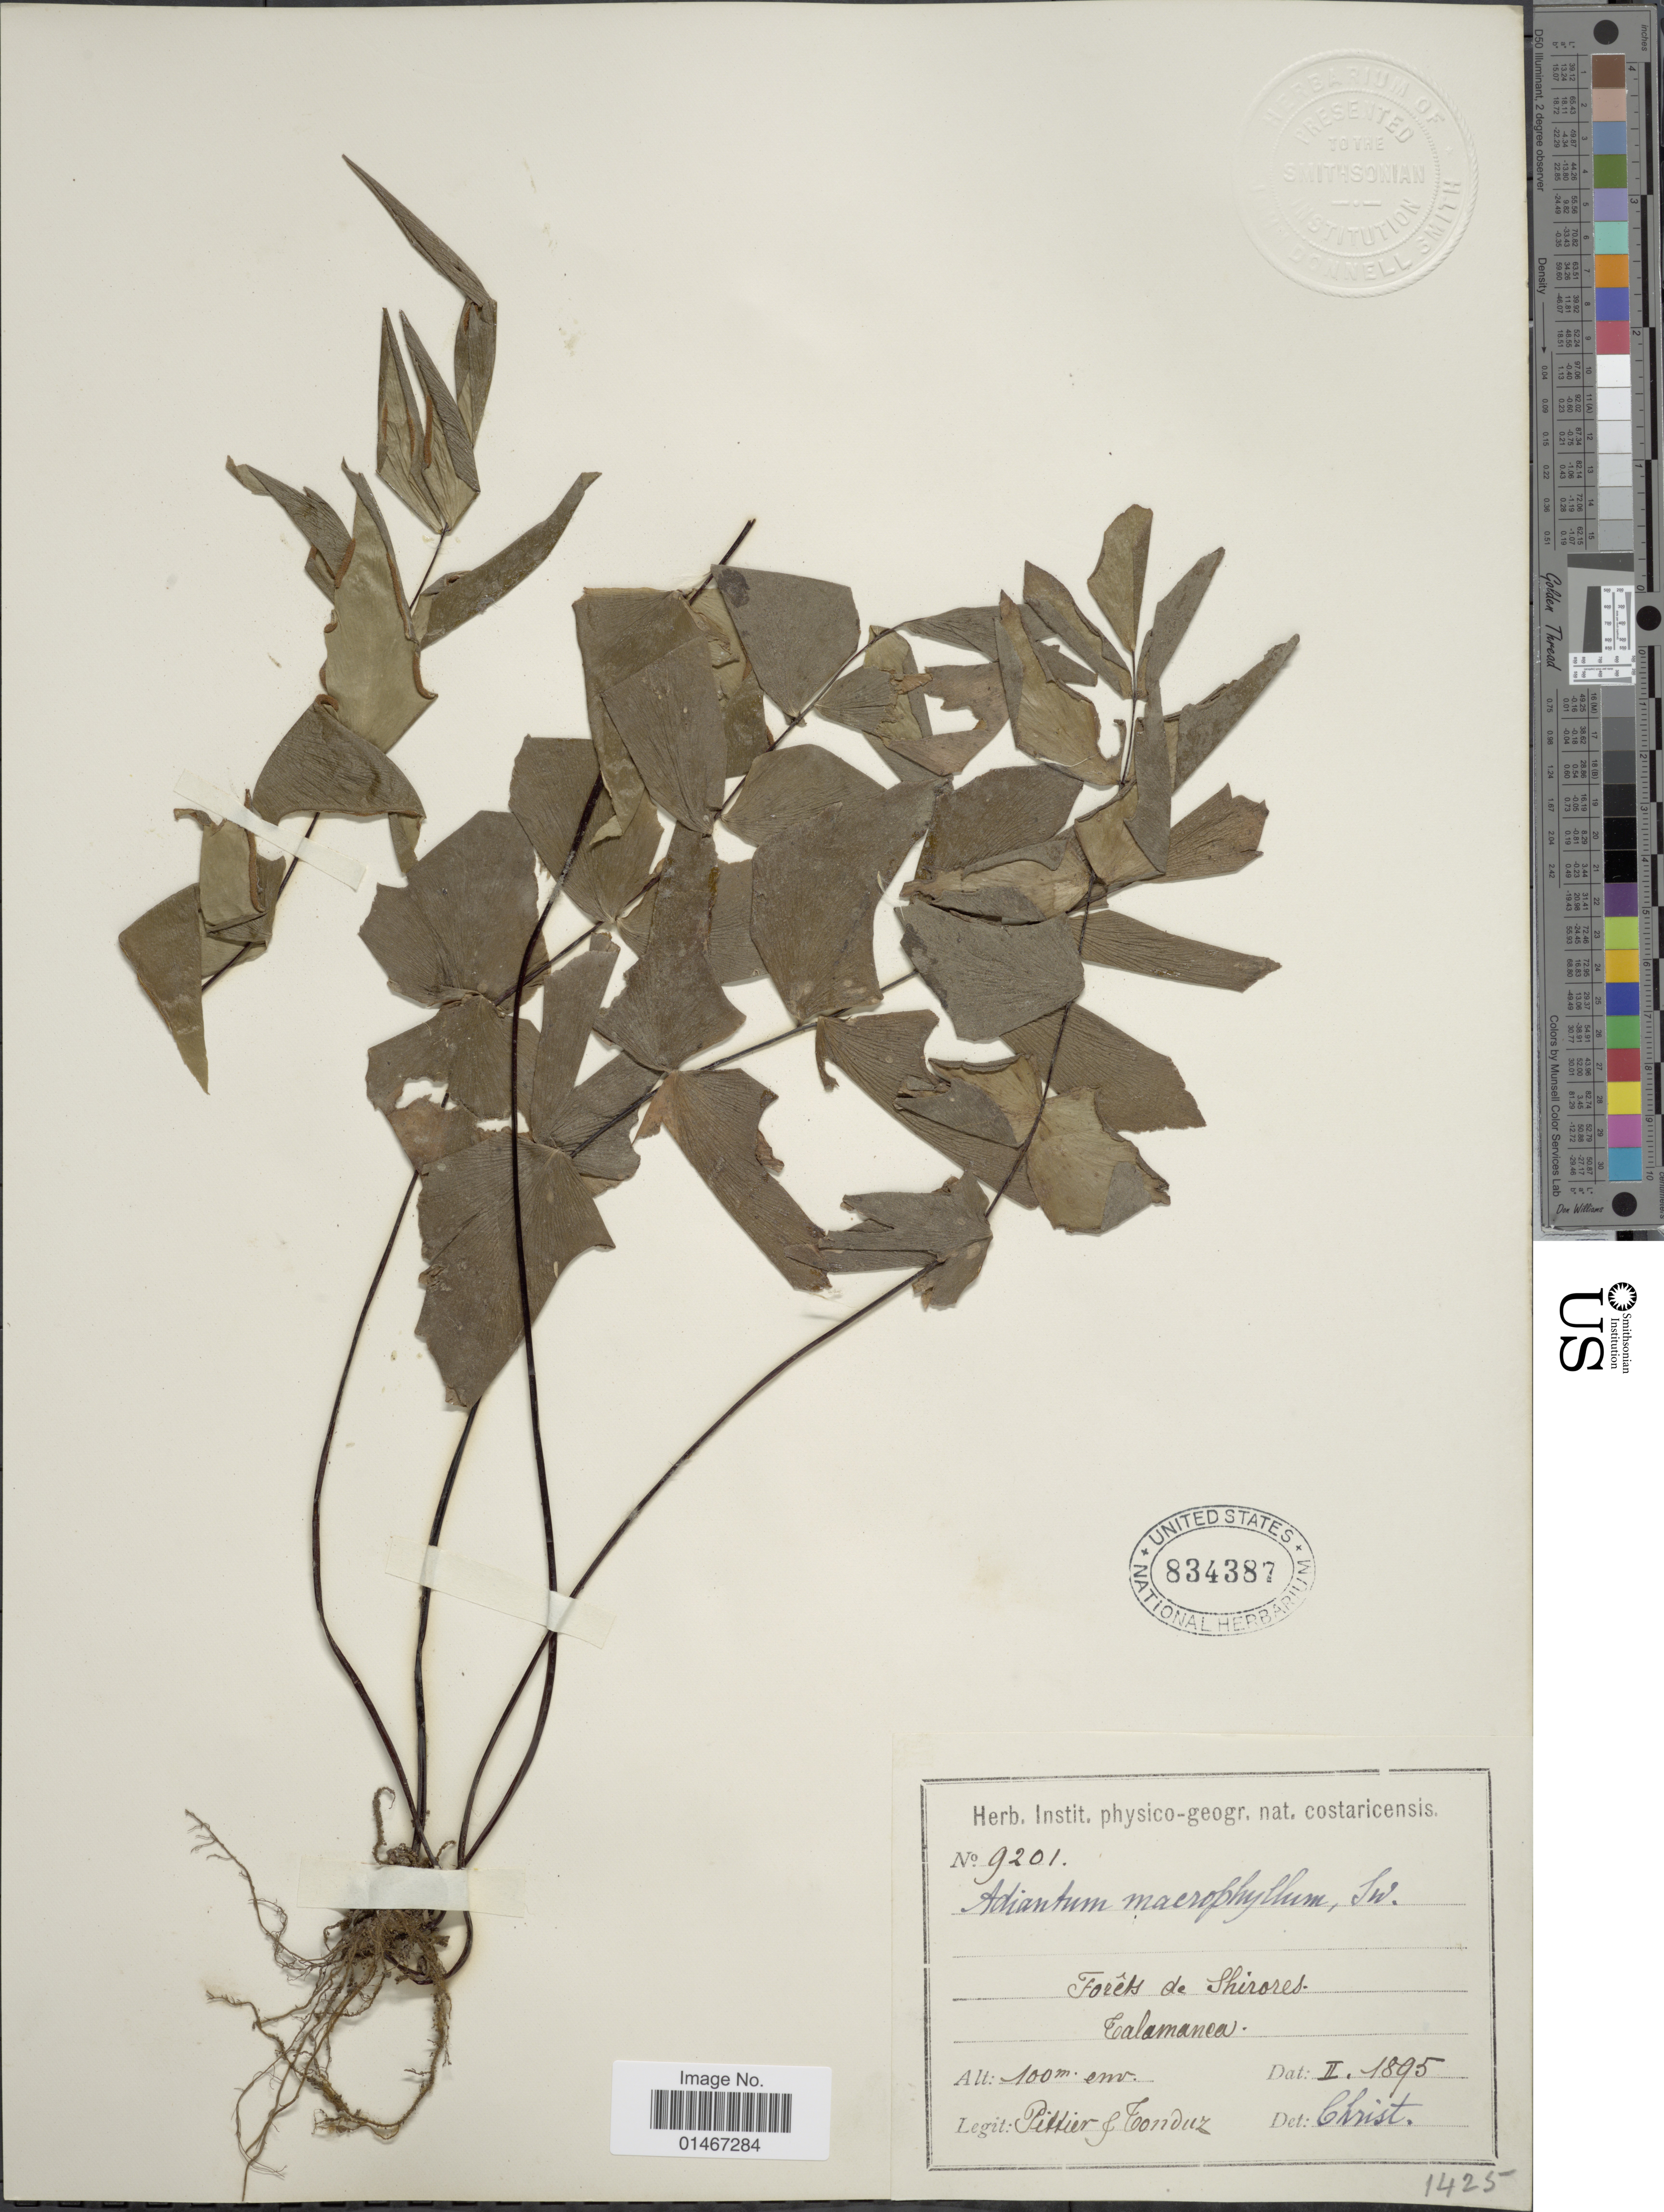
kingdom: Plantae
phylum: Tracheophyta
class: Polypodiopsida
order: Polypodiales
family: Pteridaceae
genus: Adiantum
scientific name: Adiantum macrophyllum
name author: Sw.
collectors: Pittier, -- & A. Tonduz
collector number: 9201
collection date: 1895-02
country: Costa Rica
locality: Forets de Shirores. Talamanca.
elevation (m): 100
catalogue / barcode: US 834387